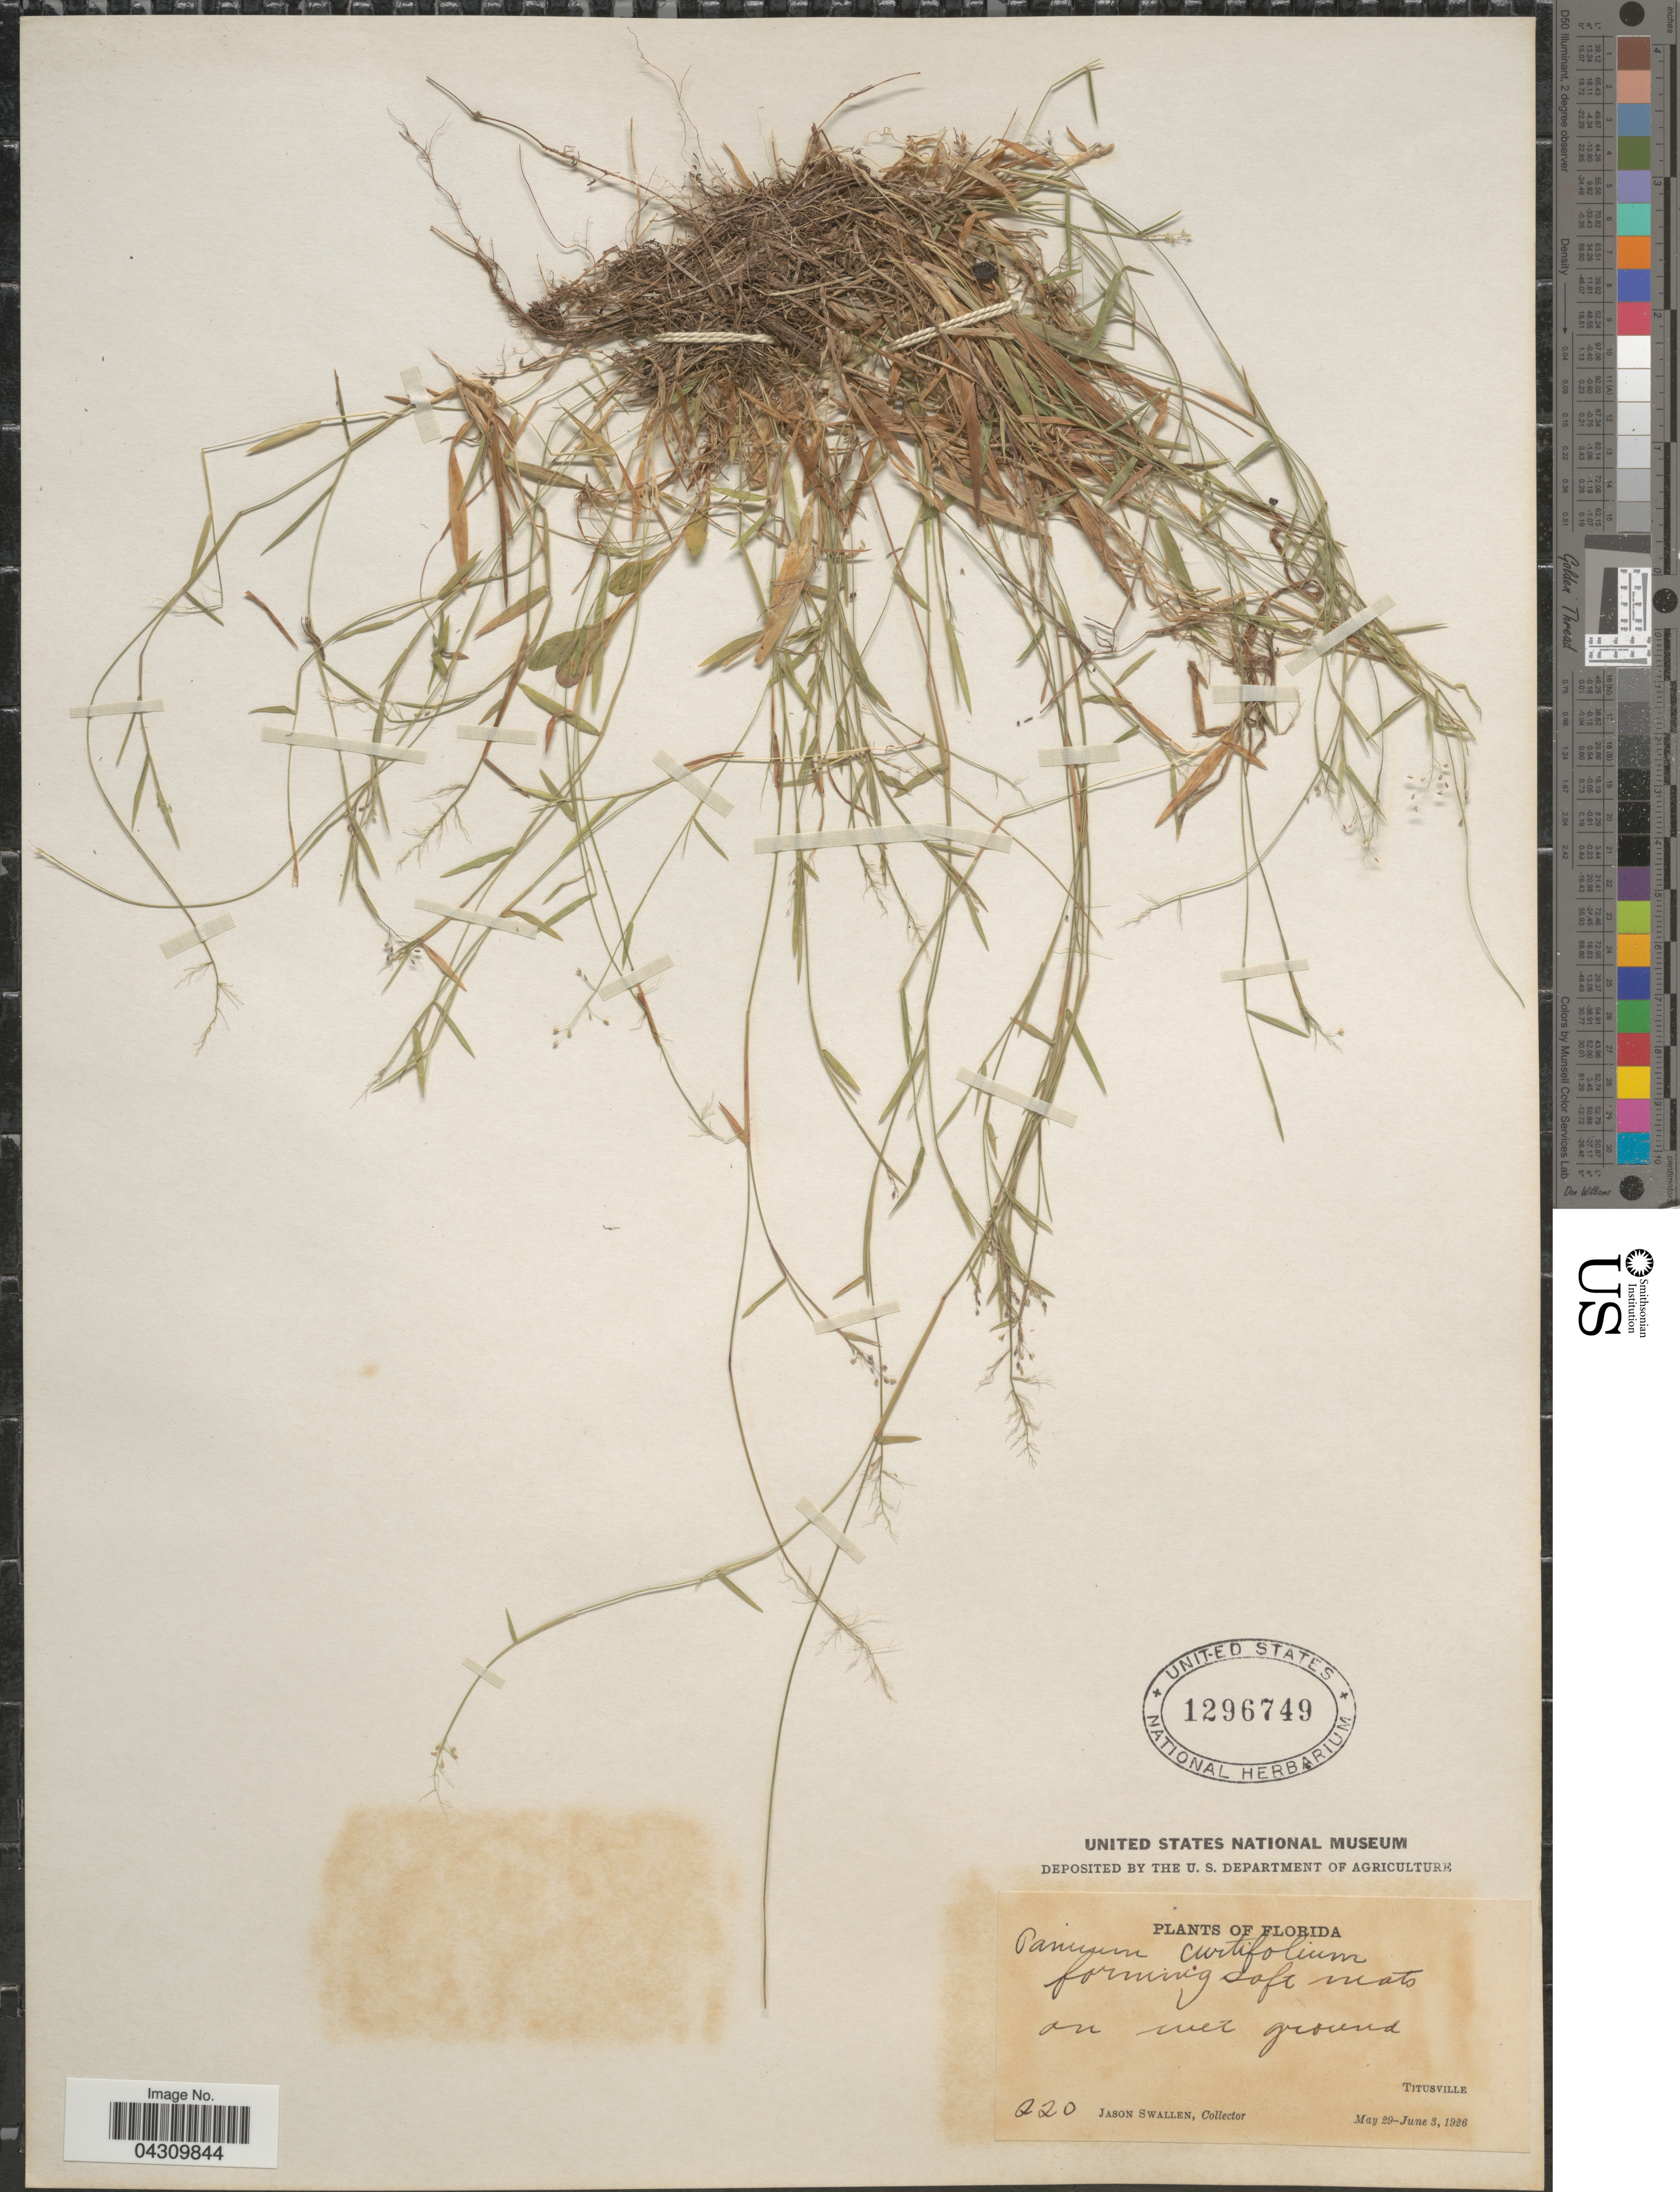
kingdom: Plantae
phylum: Tracheophyta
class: Liliopsida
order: Poales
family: Poaceae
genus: Dichanthelium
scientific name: Dichanthelium acuminatum var. acuminatum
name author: (Sw.) Gould & C.A. Clark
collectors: J. R. Swallen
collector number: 220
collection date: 1926-05-29/1926-06-03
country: United States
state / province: Florida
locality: Titusville.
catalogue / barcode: US 1296749